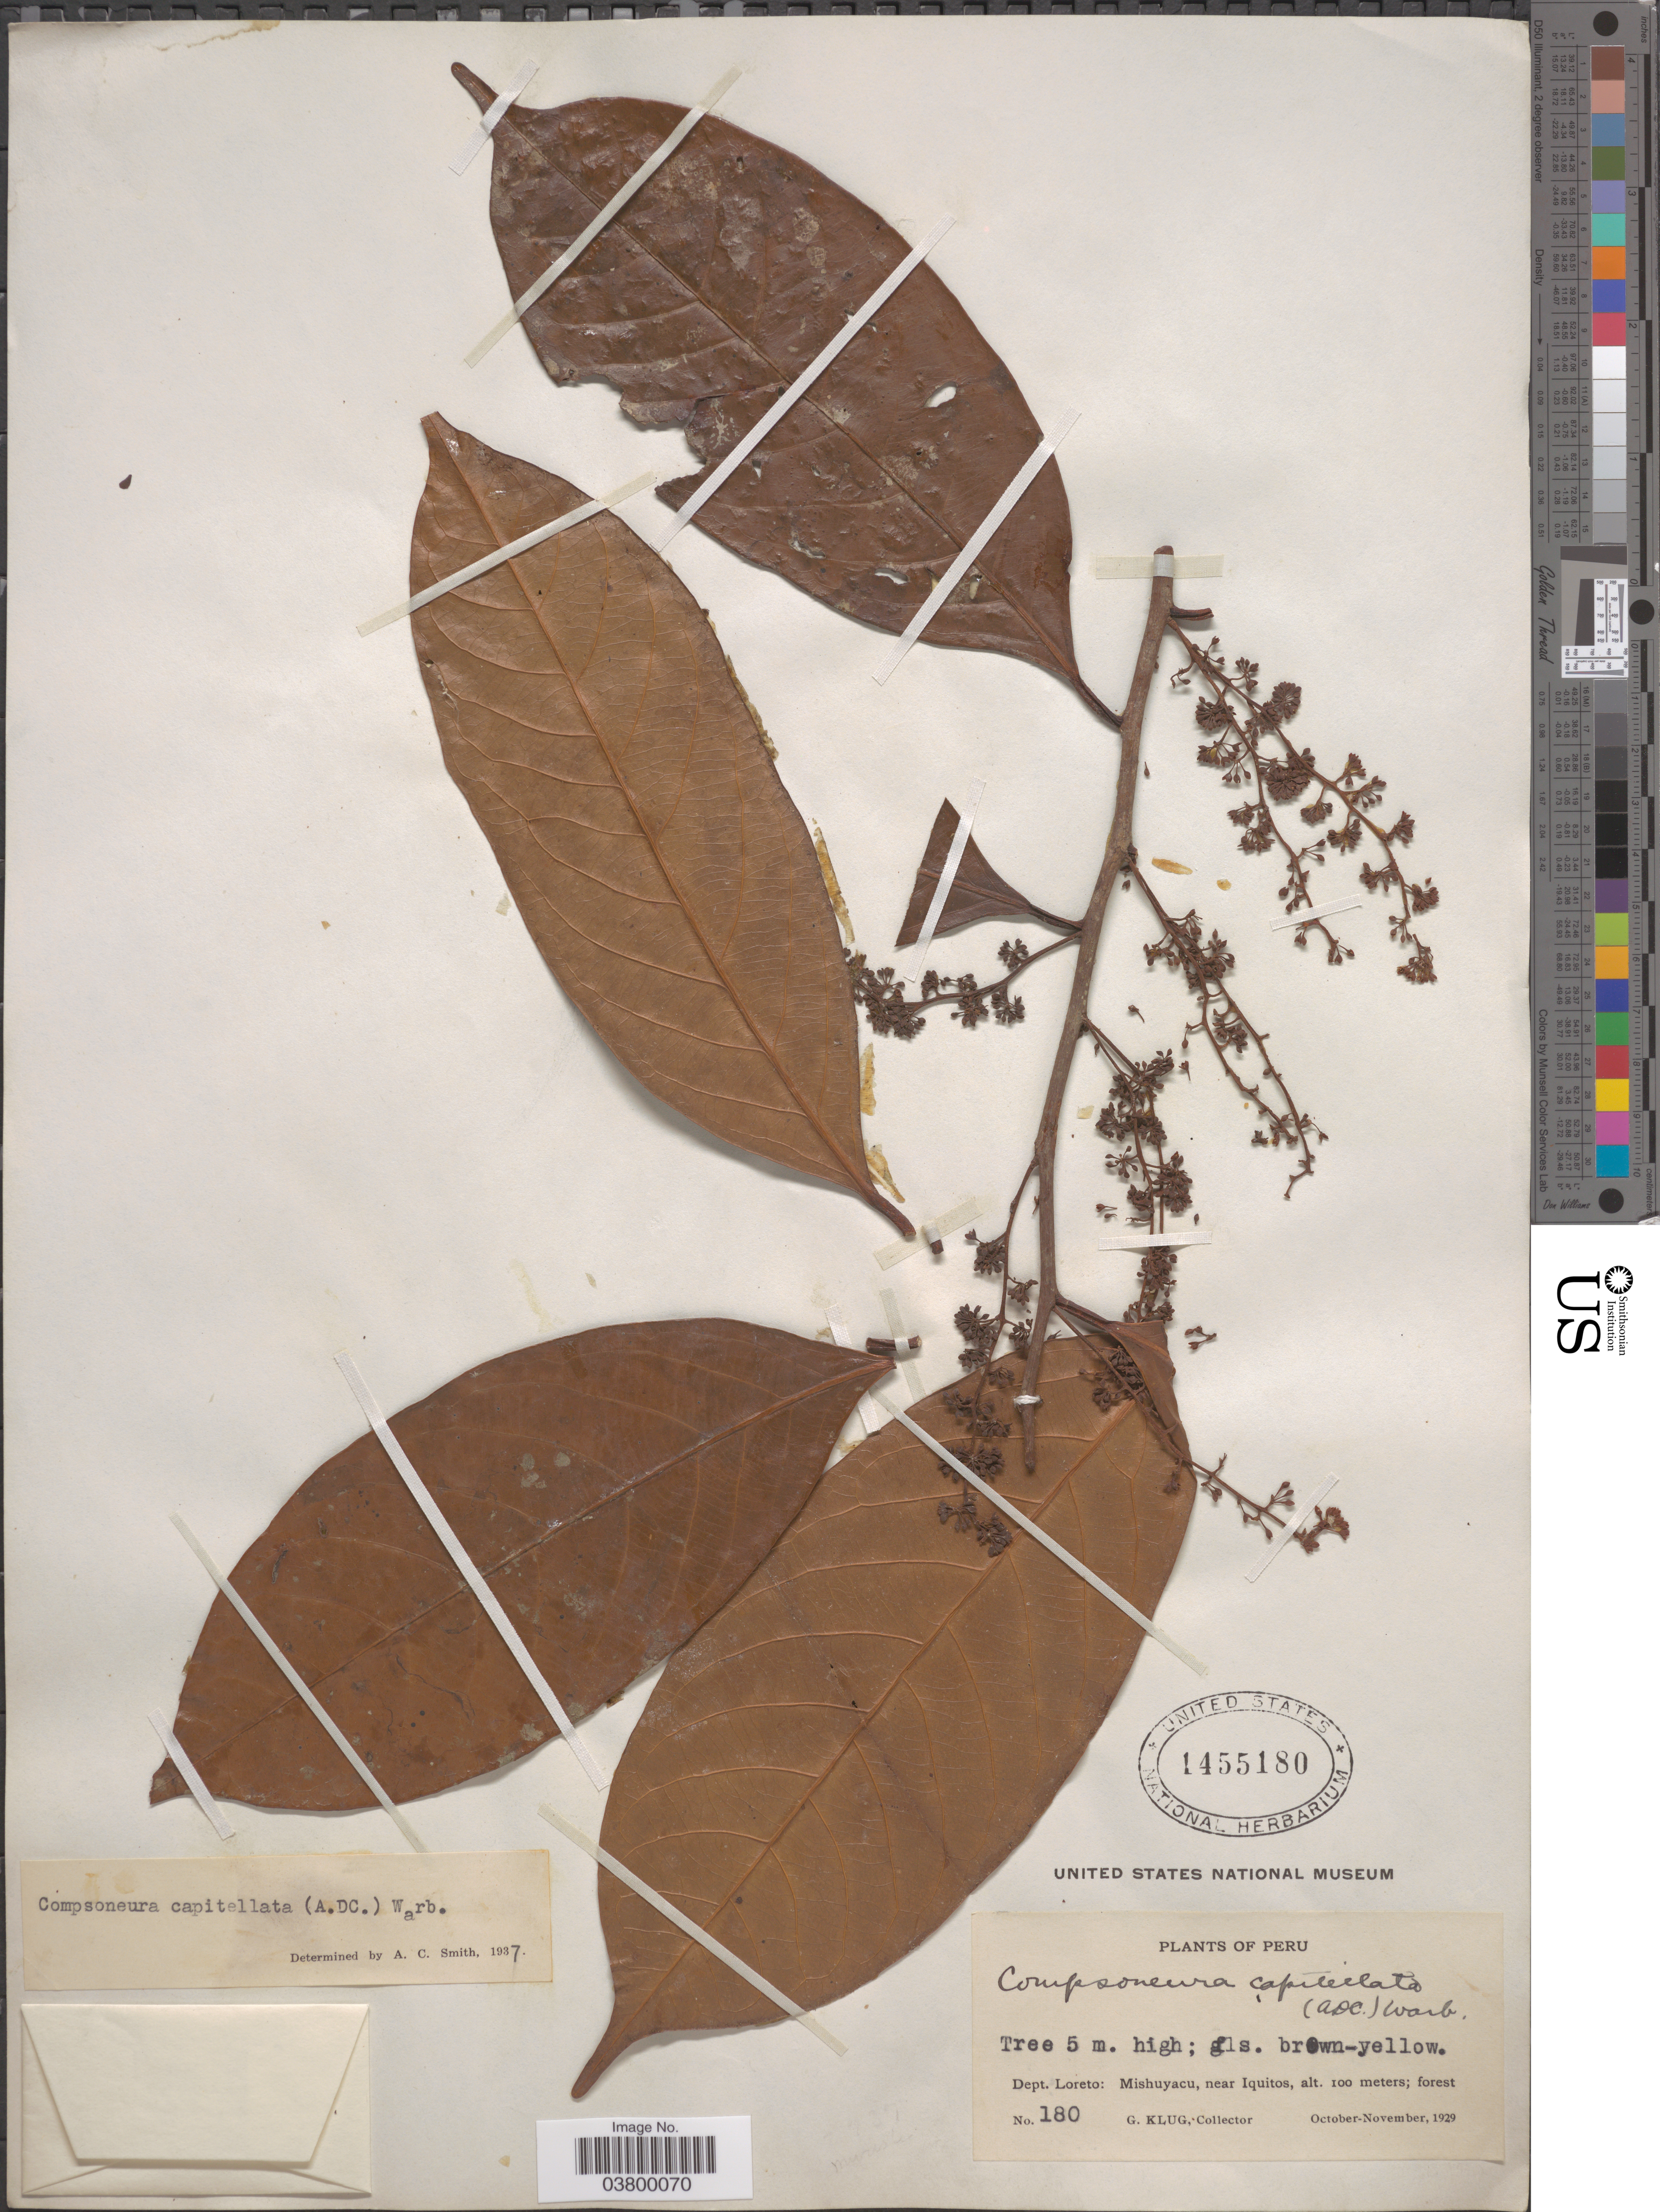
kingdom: Plantae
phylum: Tracheophyta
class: Magnoliopsida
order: Magnoliales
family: Myristicaceae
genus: Compsoneura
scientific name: Compsoneura capitellata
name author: (A. DC.) Warb.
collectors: G. Klug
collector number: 180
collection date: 1929-10/1929-11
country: Peru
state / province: Loreto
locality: Dept. Loreto: Mishuyacu, near Iquitos.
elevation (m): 100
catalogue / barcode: US 1455180